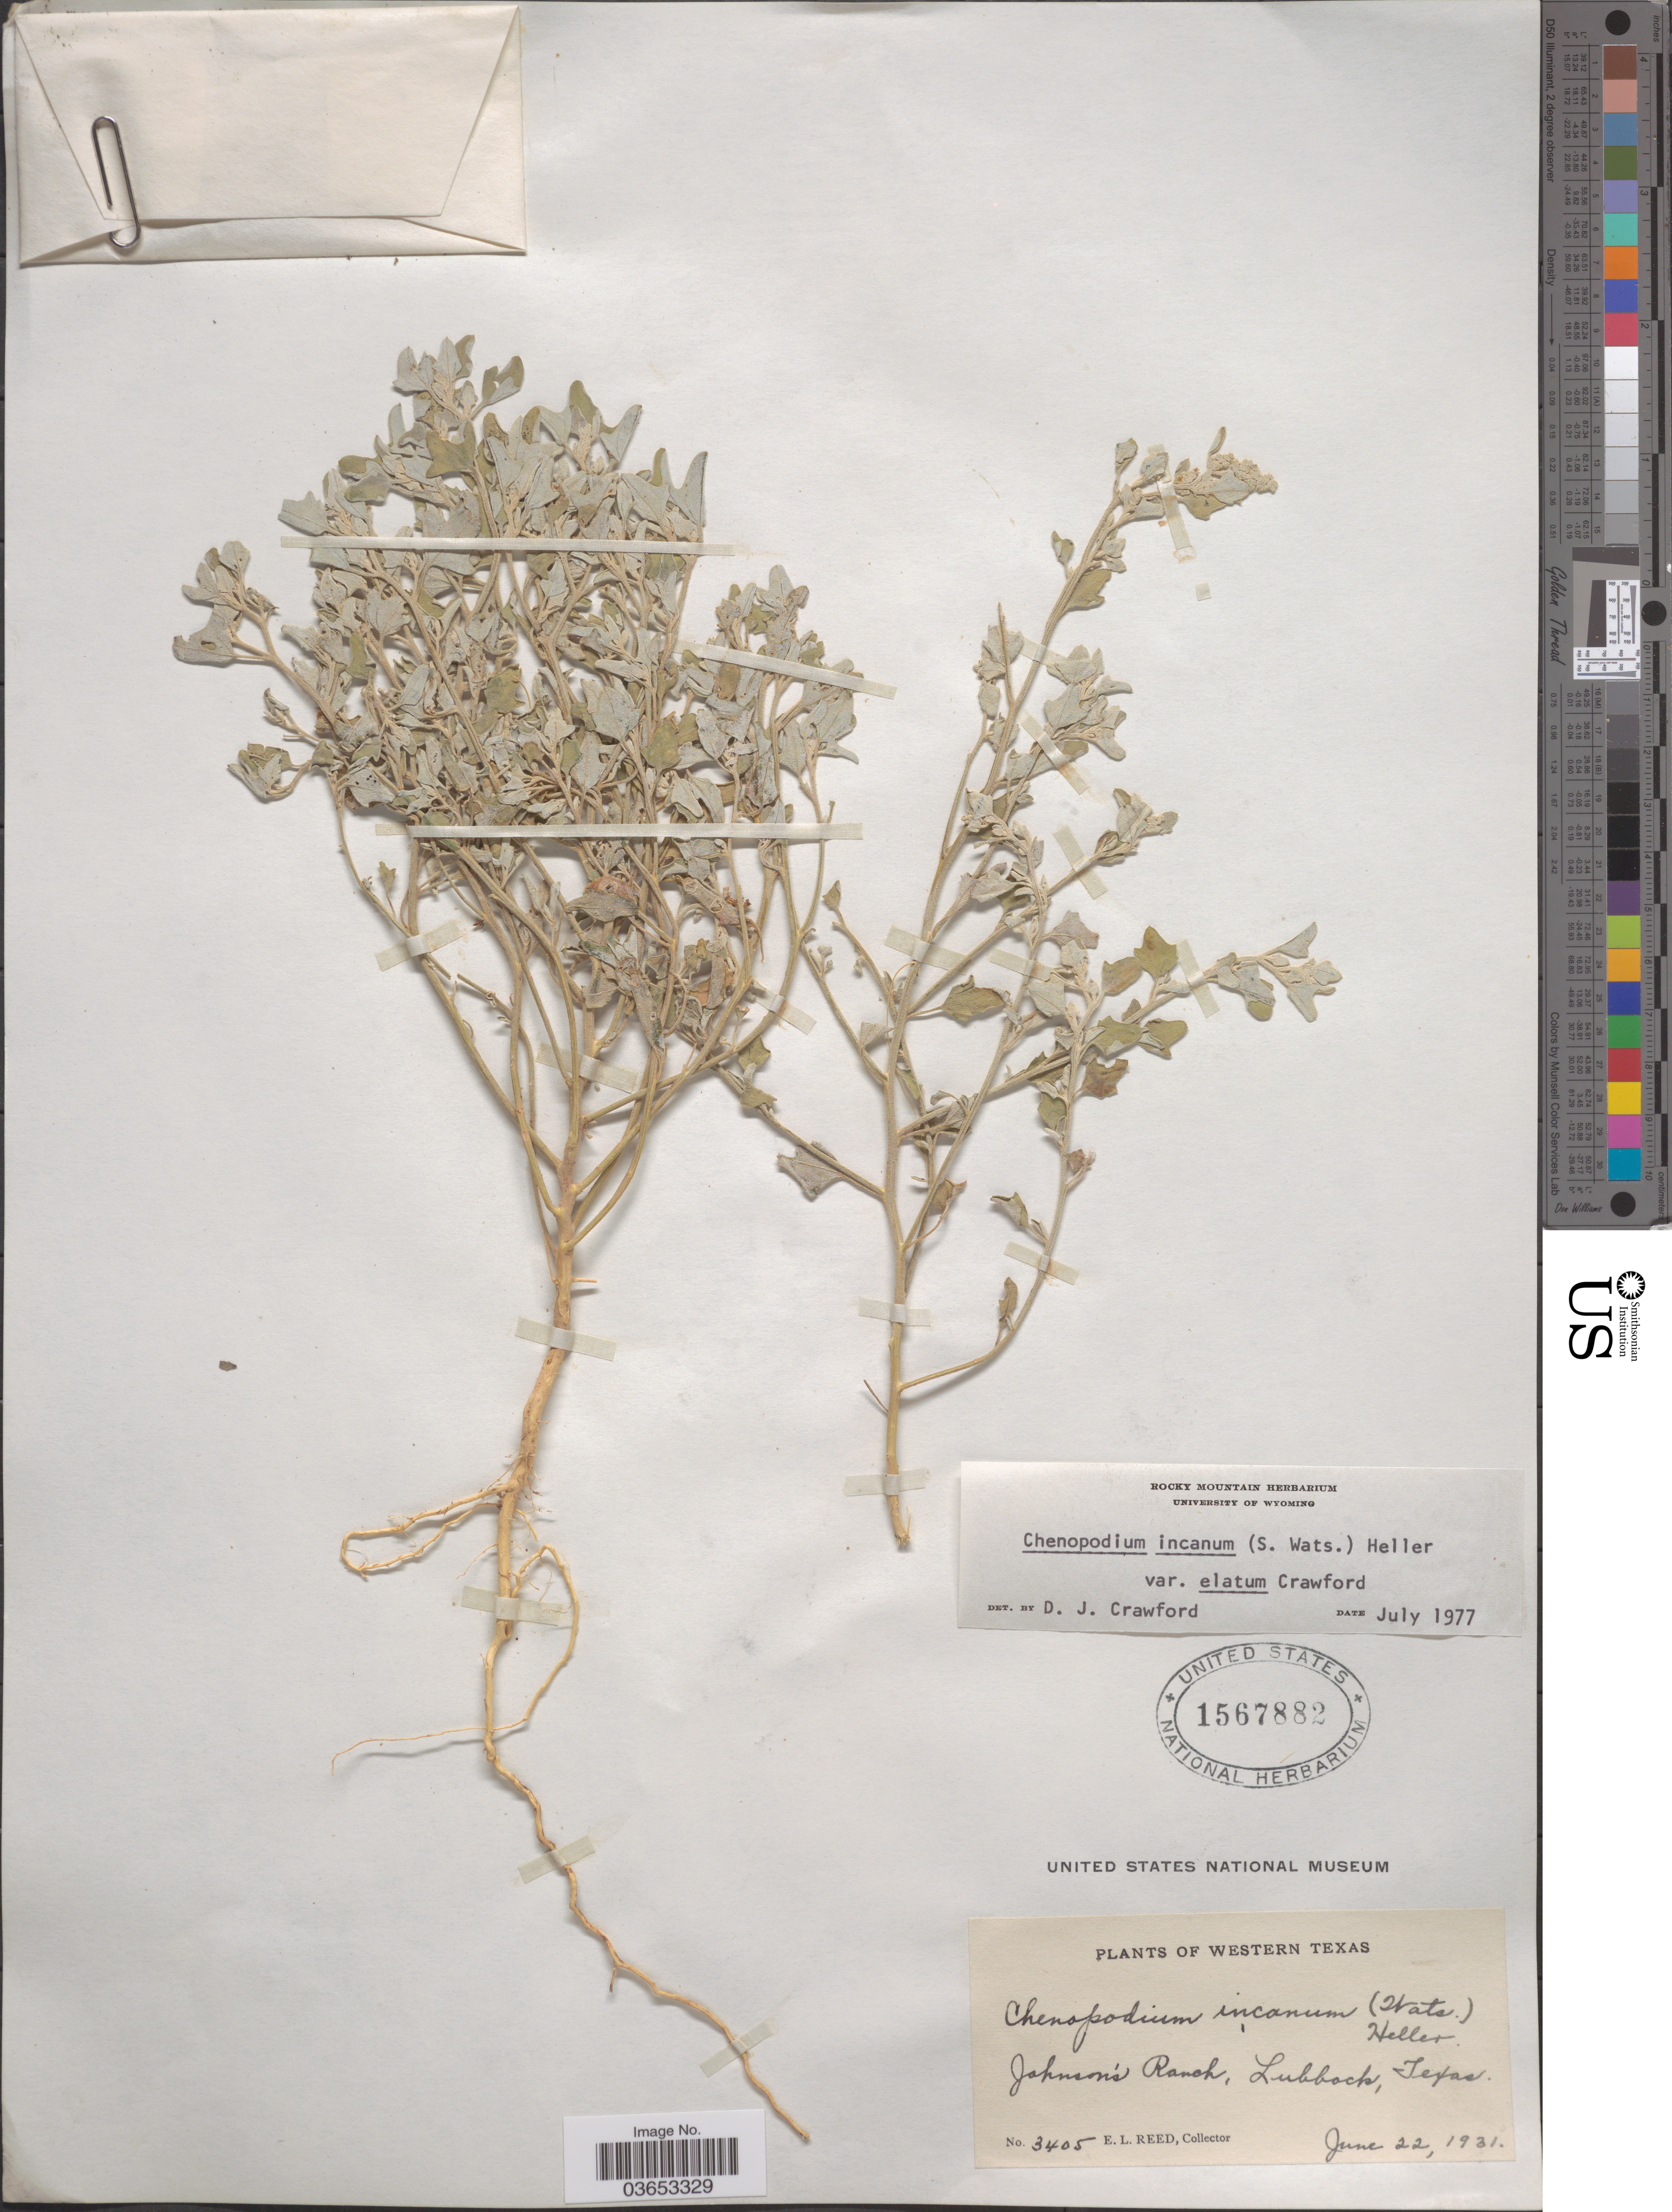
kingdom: Plantae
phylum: Tracheophyta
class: Magnoliopsida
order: Caryophyllales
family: Amaranthaceae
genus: Chenopodium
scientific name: Chenopodium incanum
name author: (S. Watson) A. Heller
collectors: E. Reed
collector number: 3405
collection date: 1931-06-22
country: United States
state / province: Texas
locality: Western Texas. Johnson's Ranch, Lubbock.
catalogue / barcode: US 1567882